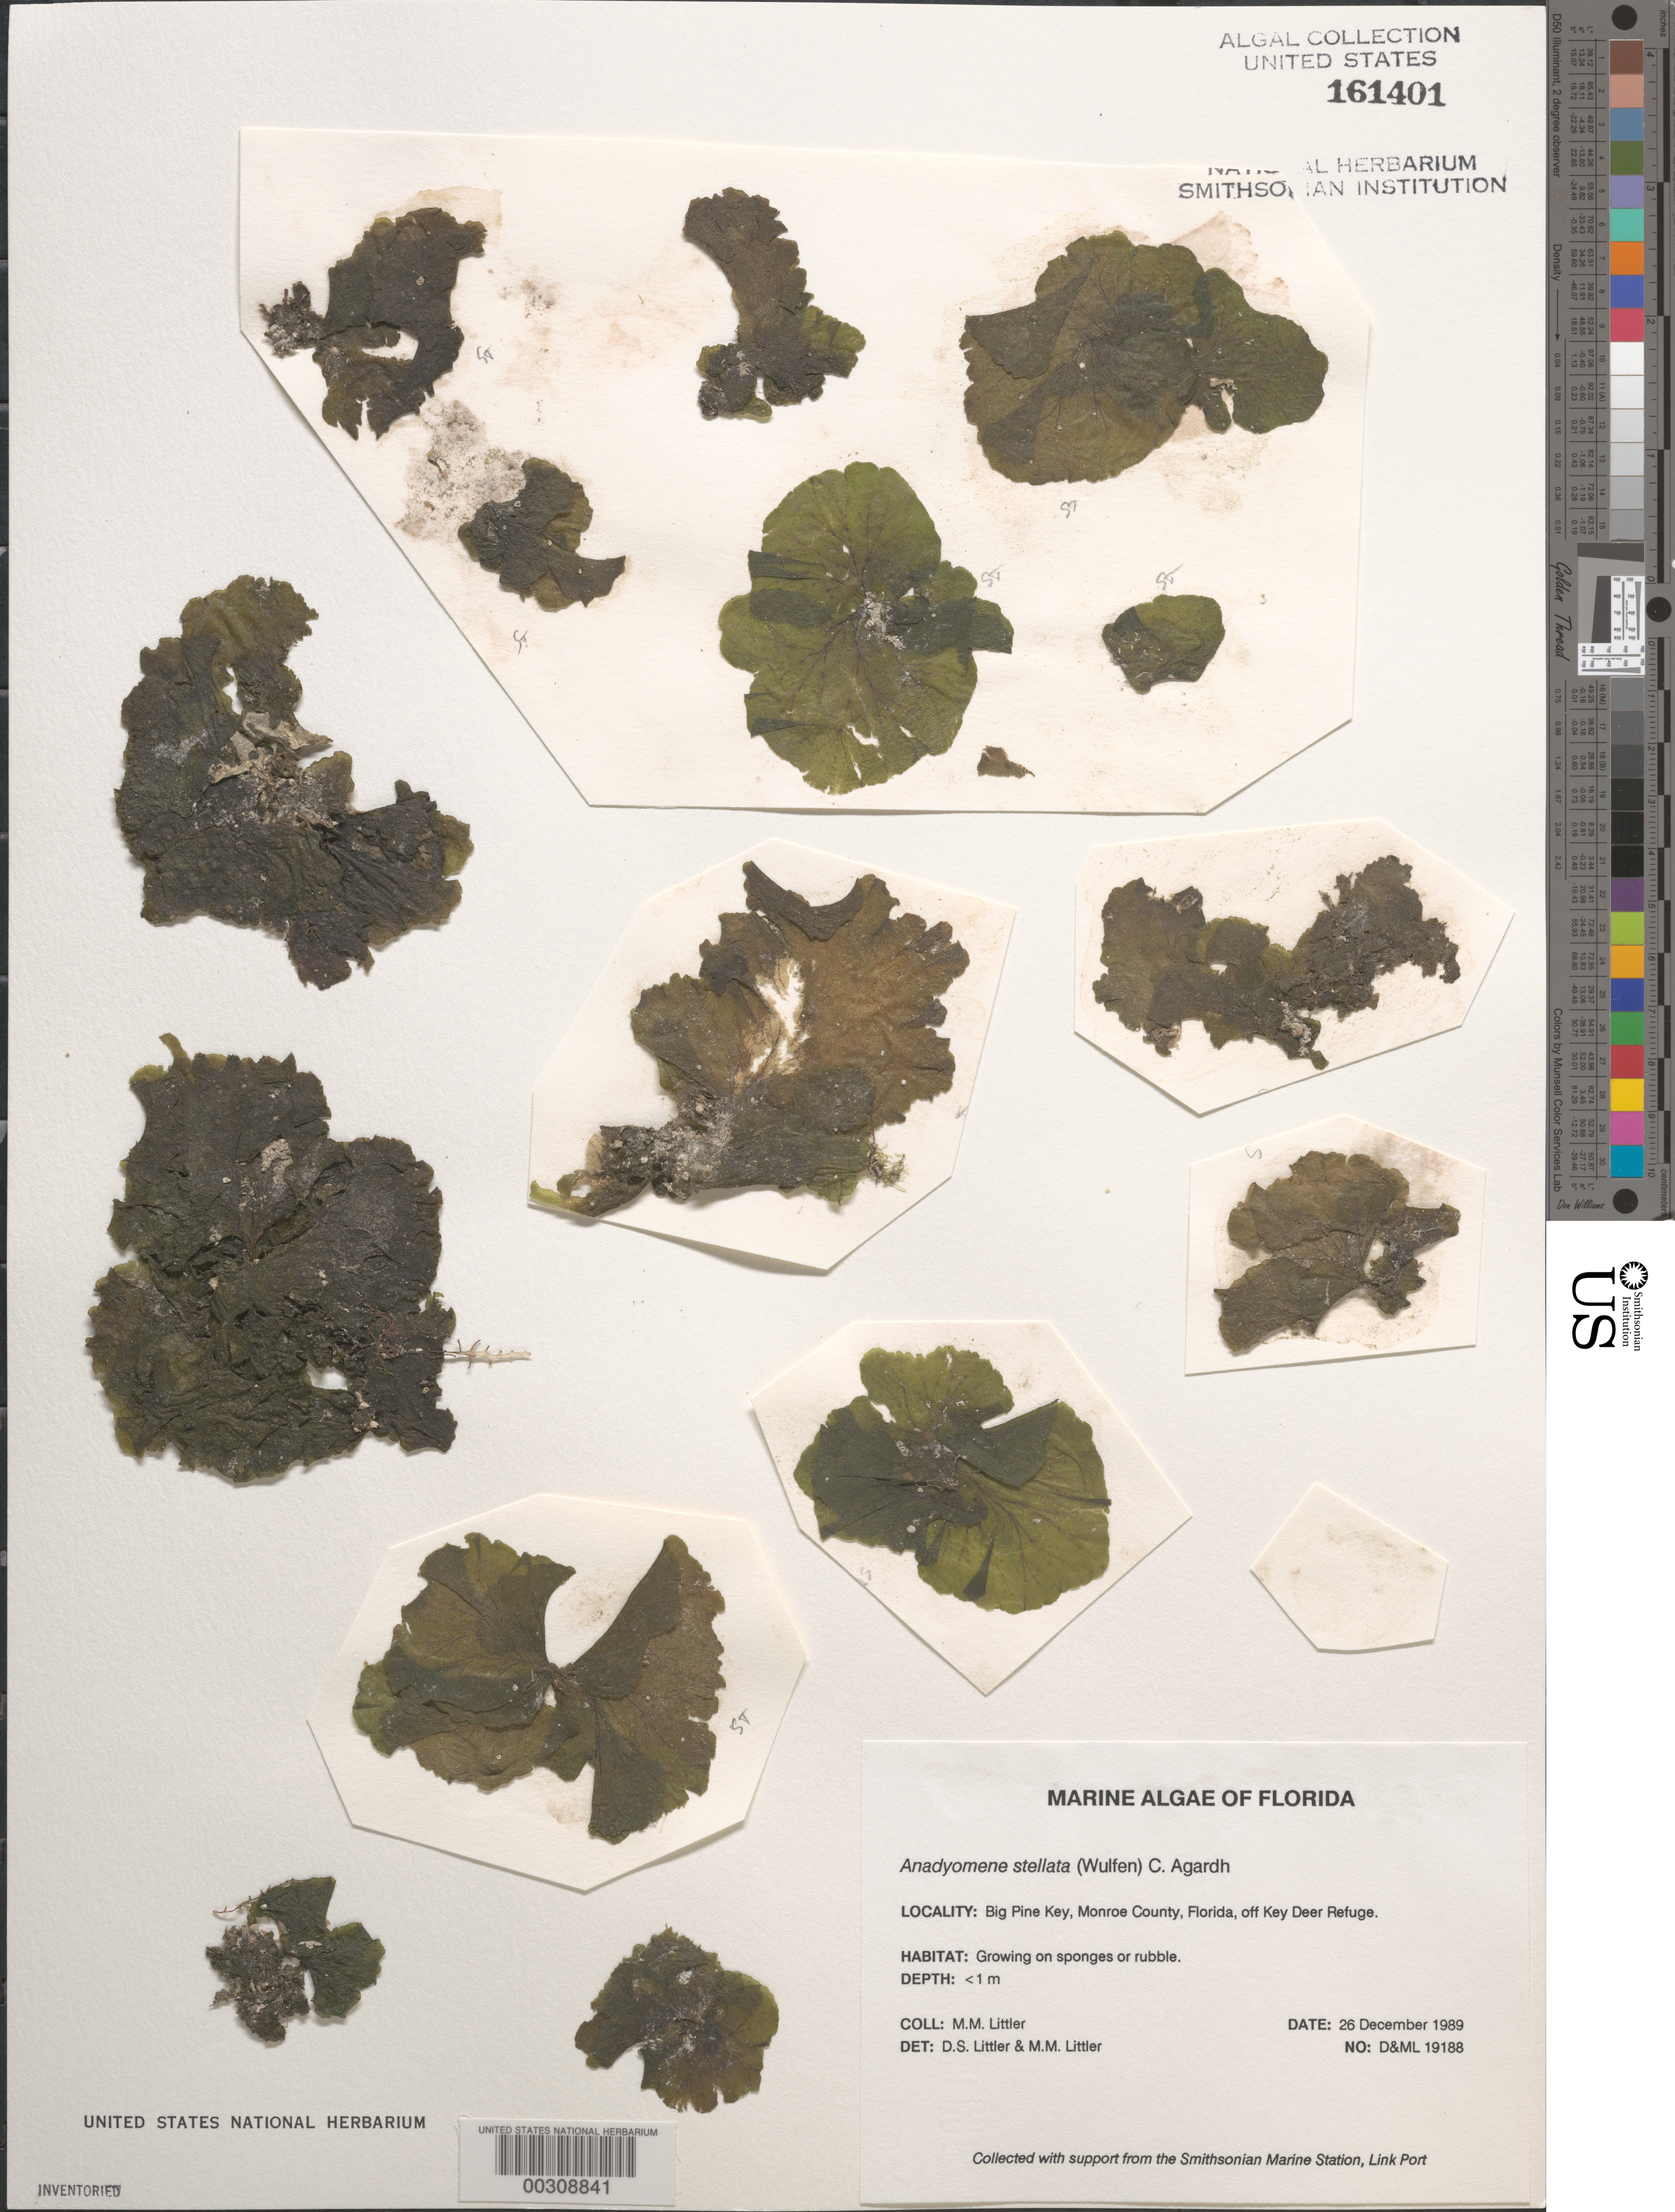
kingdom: Plantae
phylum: Chlorophyta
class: Ulvophyceae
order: Cladophorales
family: Anadyomenaceae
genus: Anadyomene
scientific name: Anadyomene stellata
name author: (Wulfen) C. Agardh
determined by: Littler, D. S.; Littler, M. M.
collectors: M. M. Littler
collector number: D&ML 19188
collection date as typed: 26 Dec 1989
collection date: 1989-12-26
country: United States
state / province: Florida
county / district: Monroe County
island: Big Pine Key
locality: Off National Key Deer Refuge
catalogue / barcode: US 161401